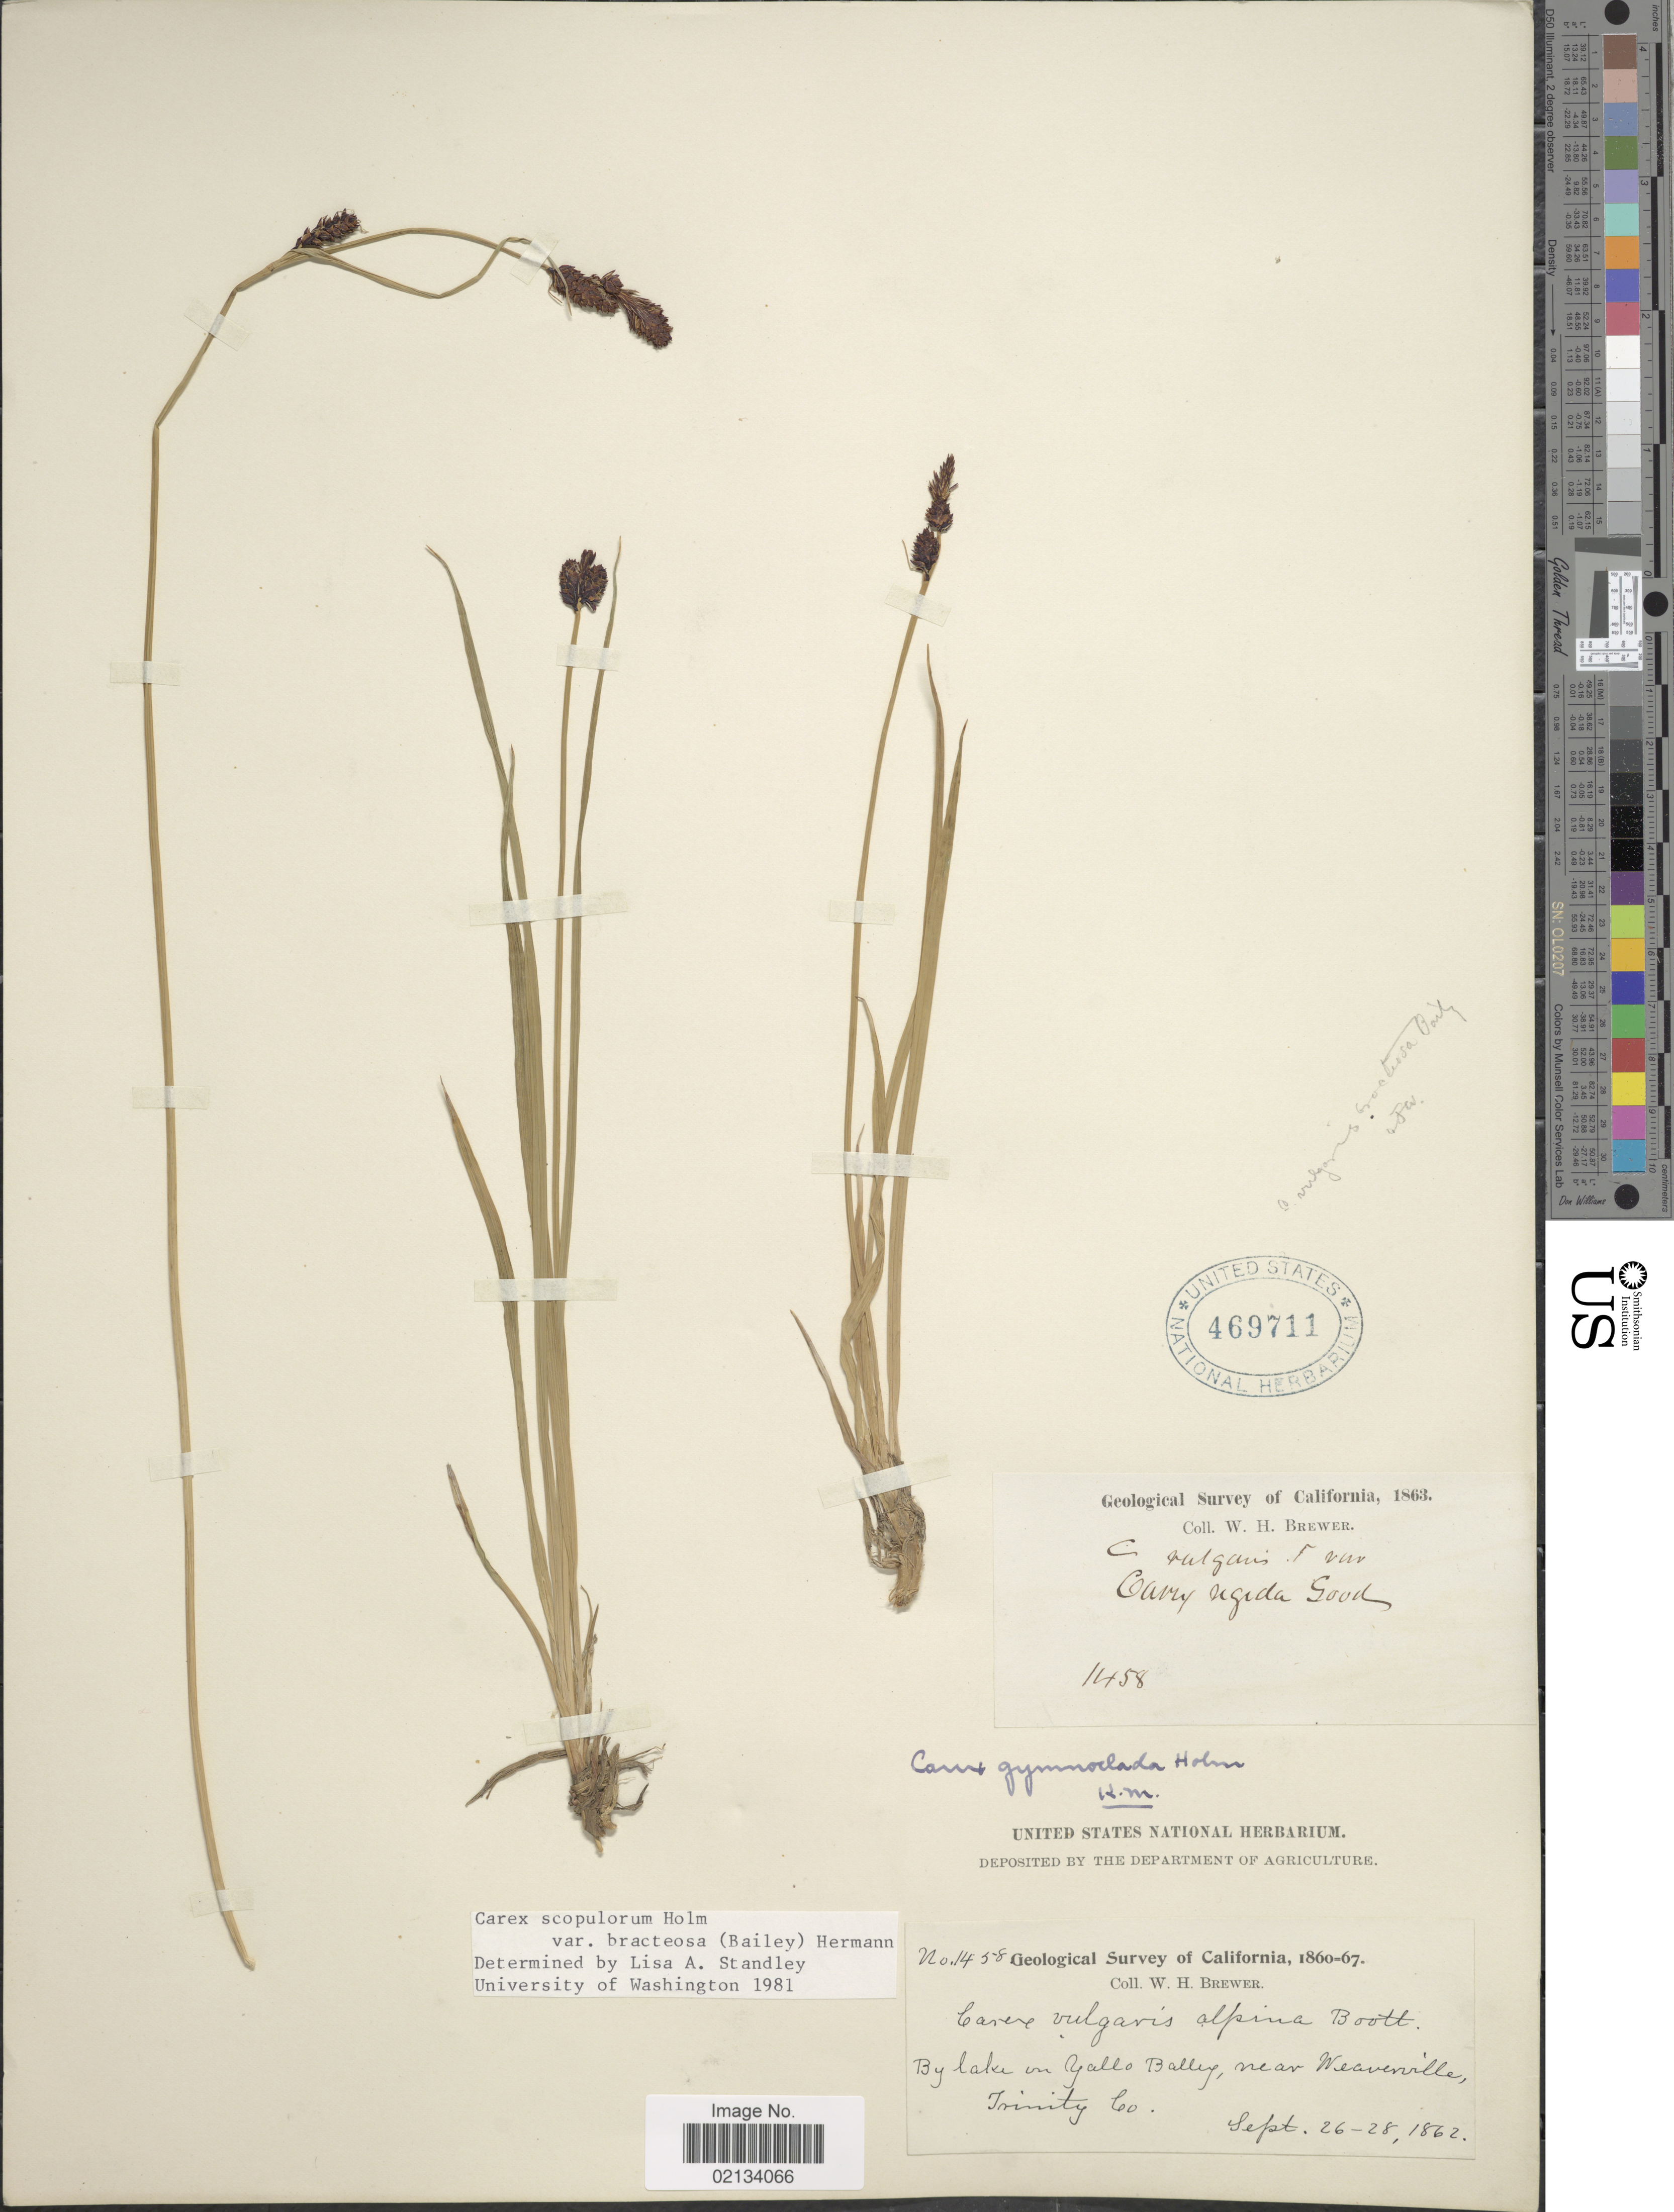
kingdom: Plantae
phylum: Tracheophyta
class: Liliopsida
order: Poales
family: Cyperaceae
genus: Carex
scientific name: Carex scopulorum var. bracteosa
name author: (L.H. Bailey) F.J. Herm.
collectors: W. H. Brewer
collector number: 1458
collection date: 1862-09-26/1862-09-28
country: United States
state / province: California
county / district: Trinity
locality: By lake on Yallo Balley, near Weaverville, Trinity Co.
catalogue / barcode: US 469711